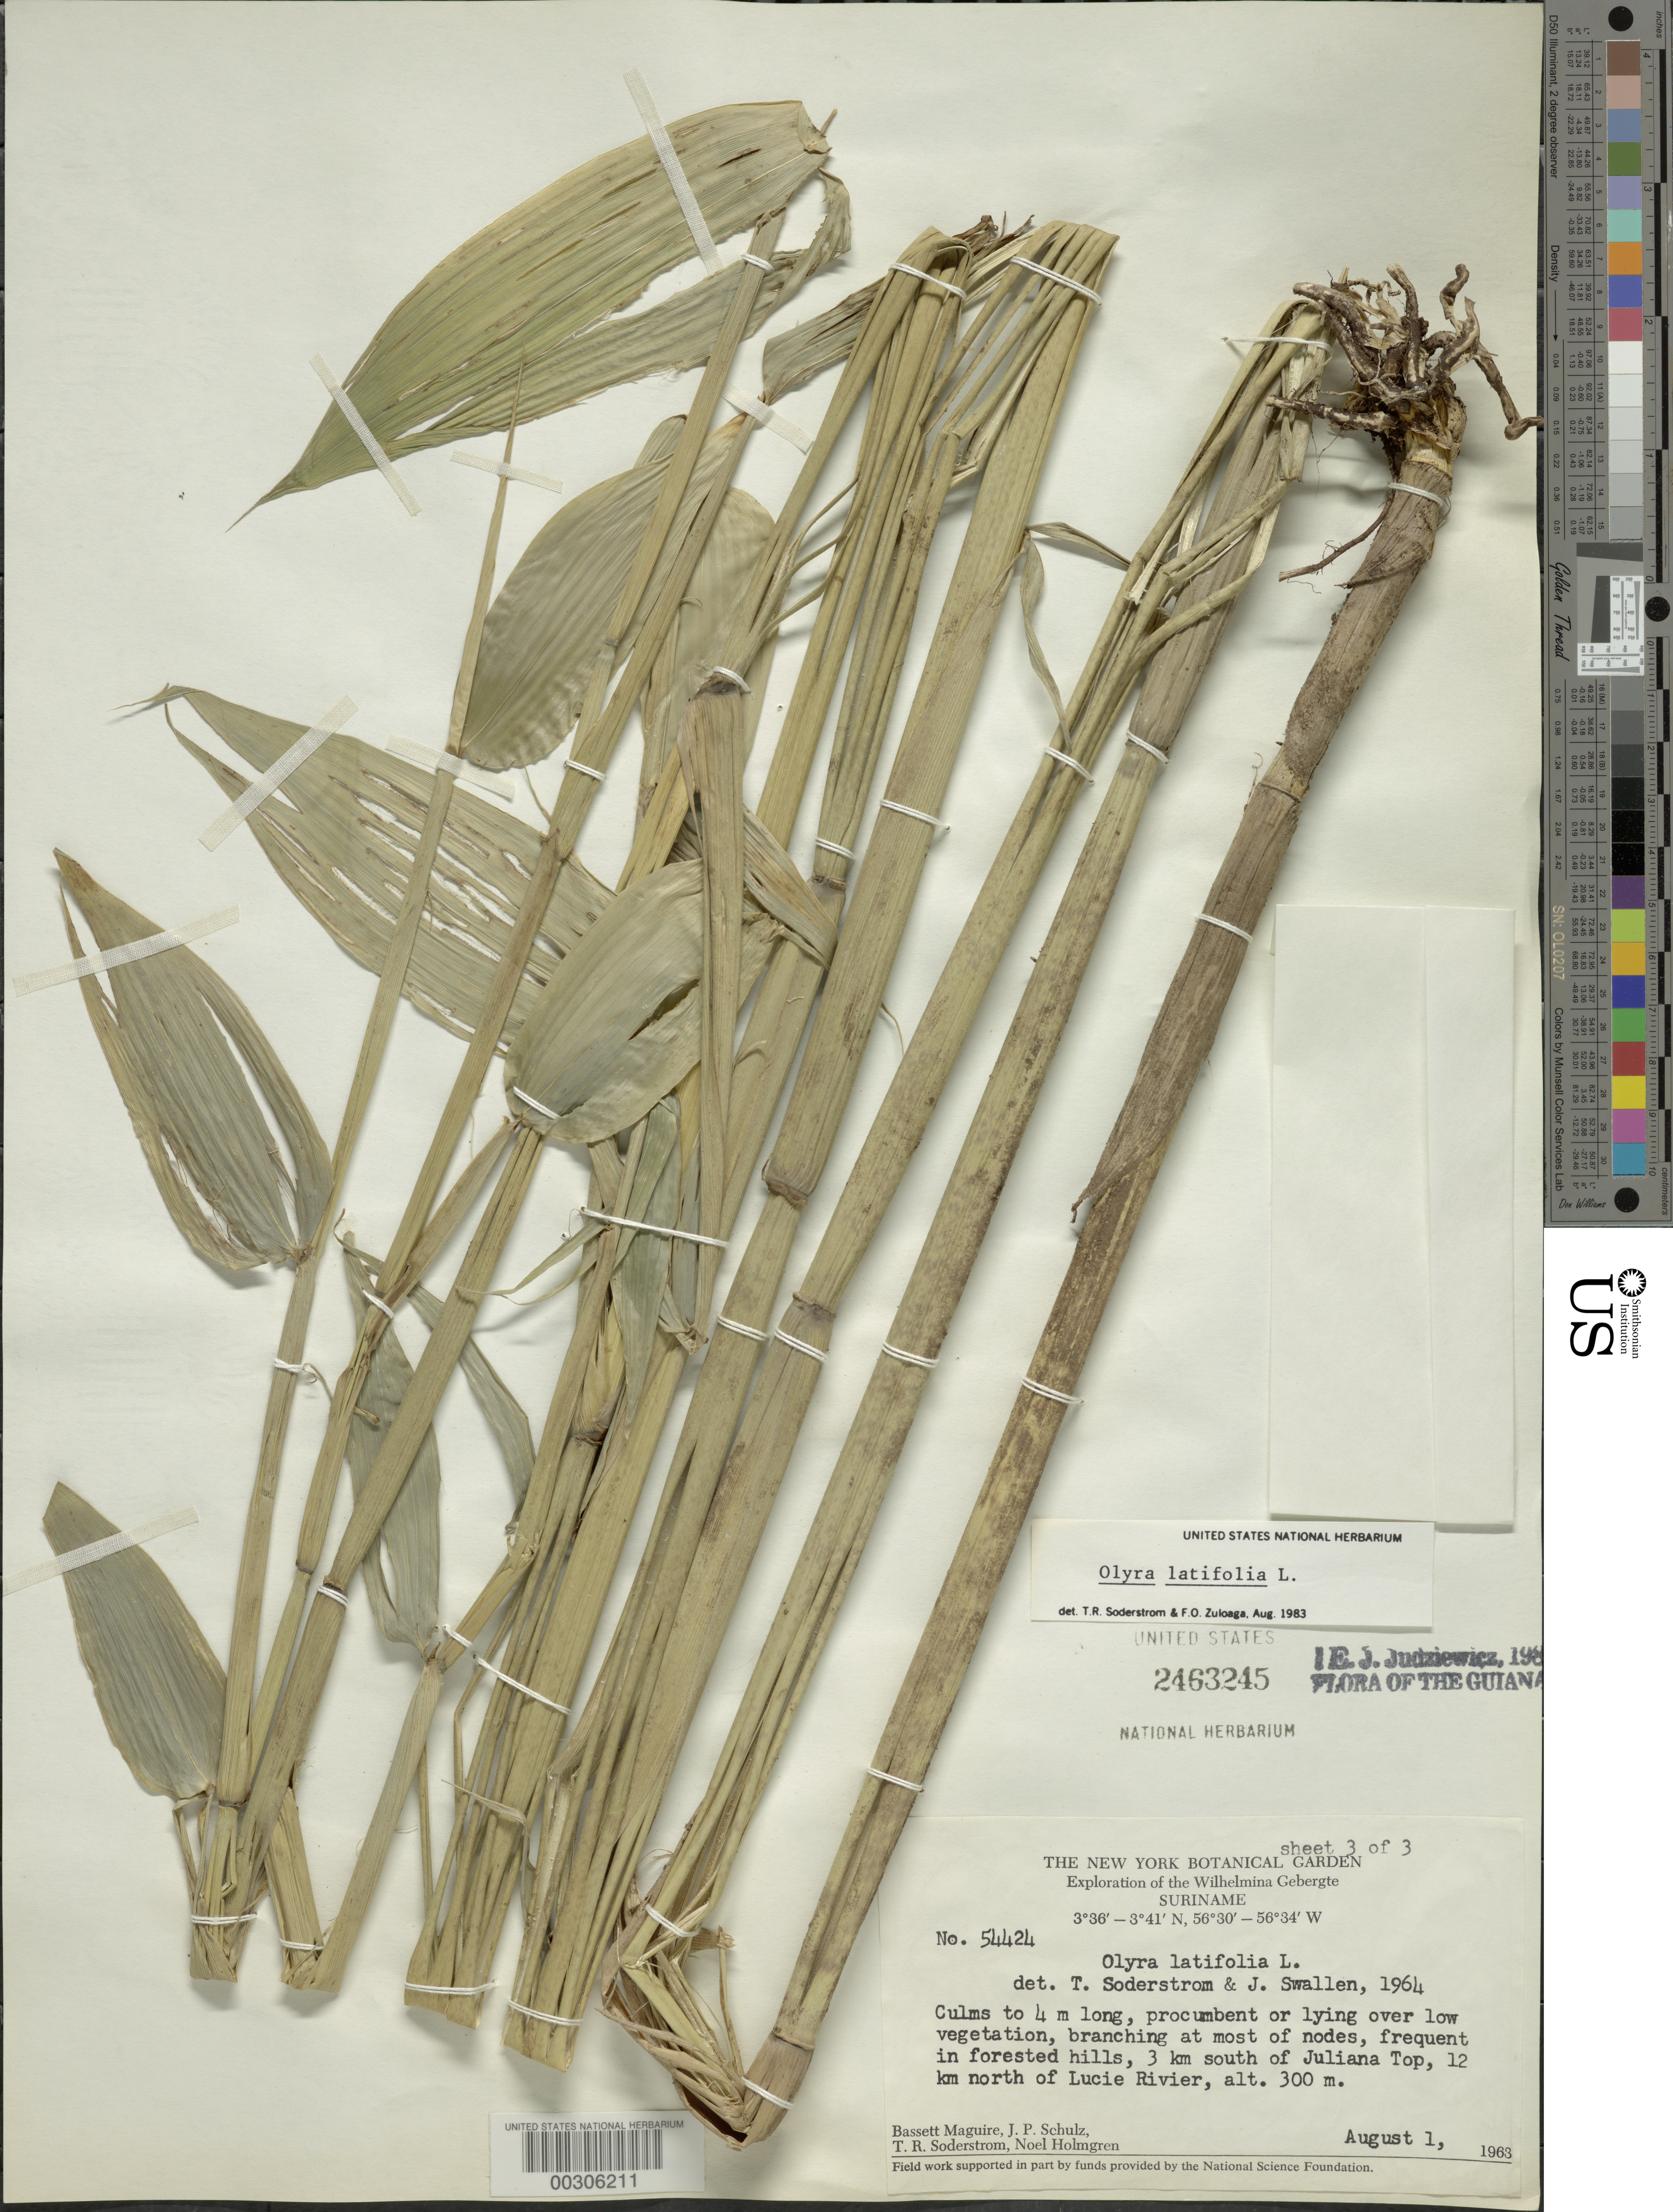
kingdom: Plantae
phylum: Tracheophyta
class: Liliopsida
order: Poales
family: Poaceae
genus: Olyra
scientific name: Olyra latifolia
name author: L.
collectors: B. Maguire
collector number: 54424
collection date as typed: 01 Aug 1963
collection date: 1963-08-01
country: Suriname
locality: Lucie river, juliana top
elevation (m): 300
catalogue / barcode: US 2463245